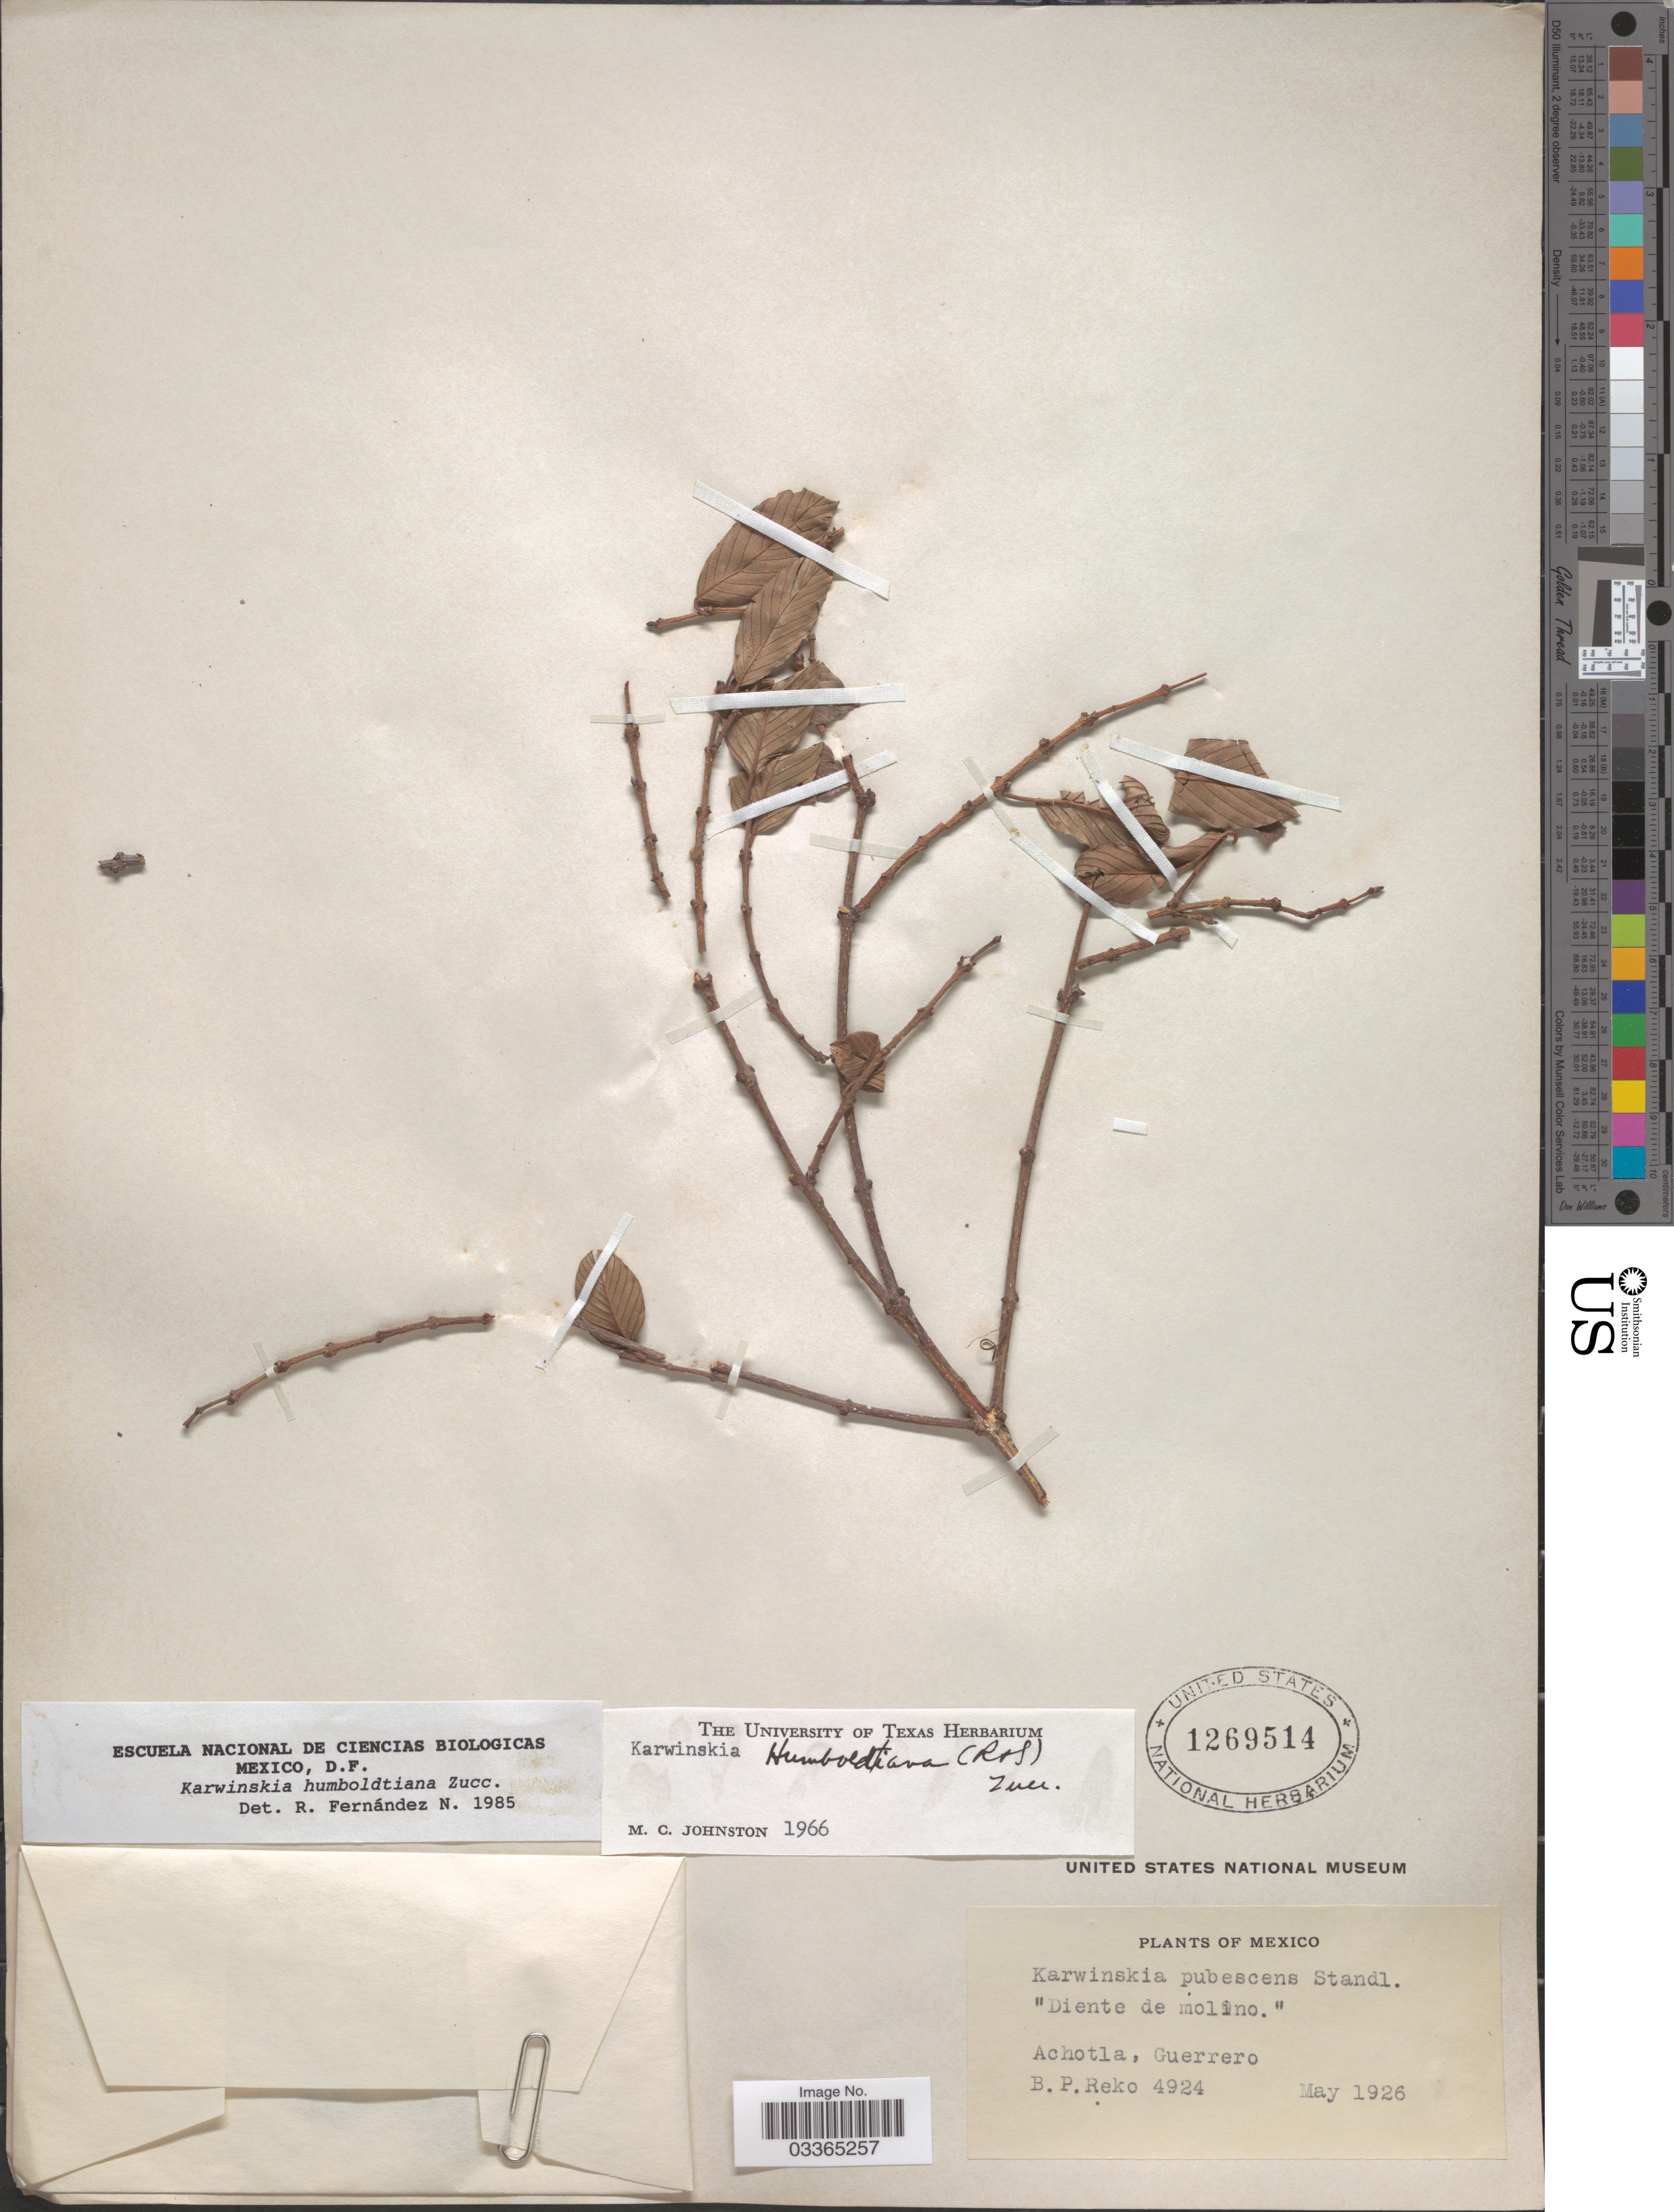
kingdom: Plantae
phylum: Tracheophyta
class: Magnoliopsida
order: Rosales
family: Rhamnaceae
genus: Karwinskia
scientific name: Karwinskia humboldtiana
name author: (Schult.) Zucc.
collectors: B. P. Reko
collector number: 4924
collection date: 1926-05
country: Mexico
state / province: Guerrero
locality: Achotla.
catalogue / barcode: US 1269514